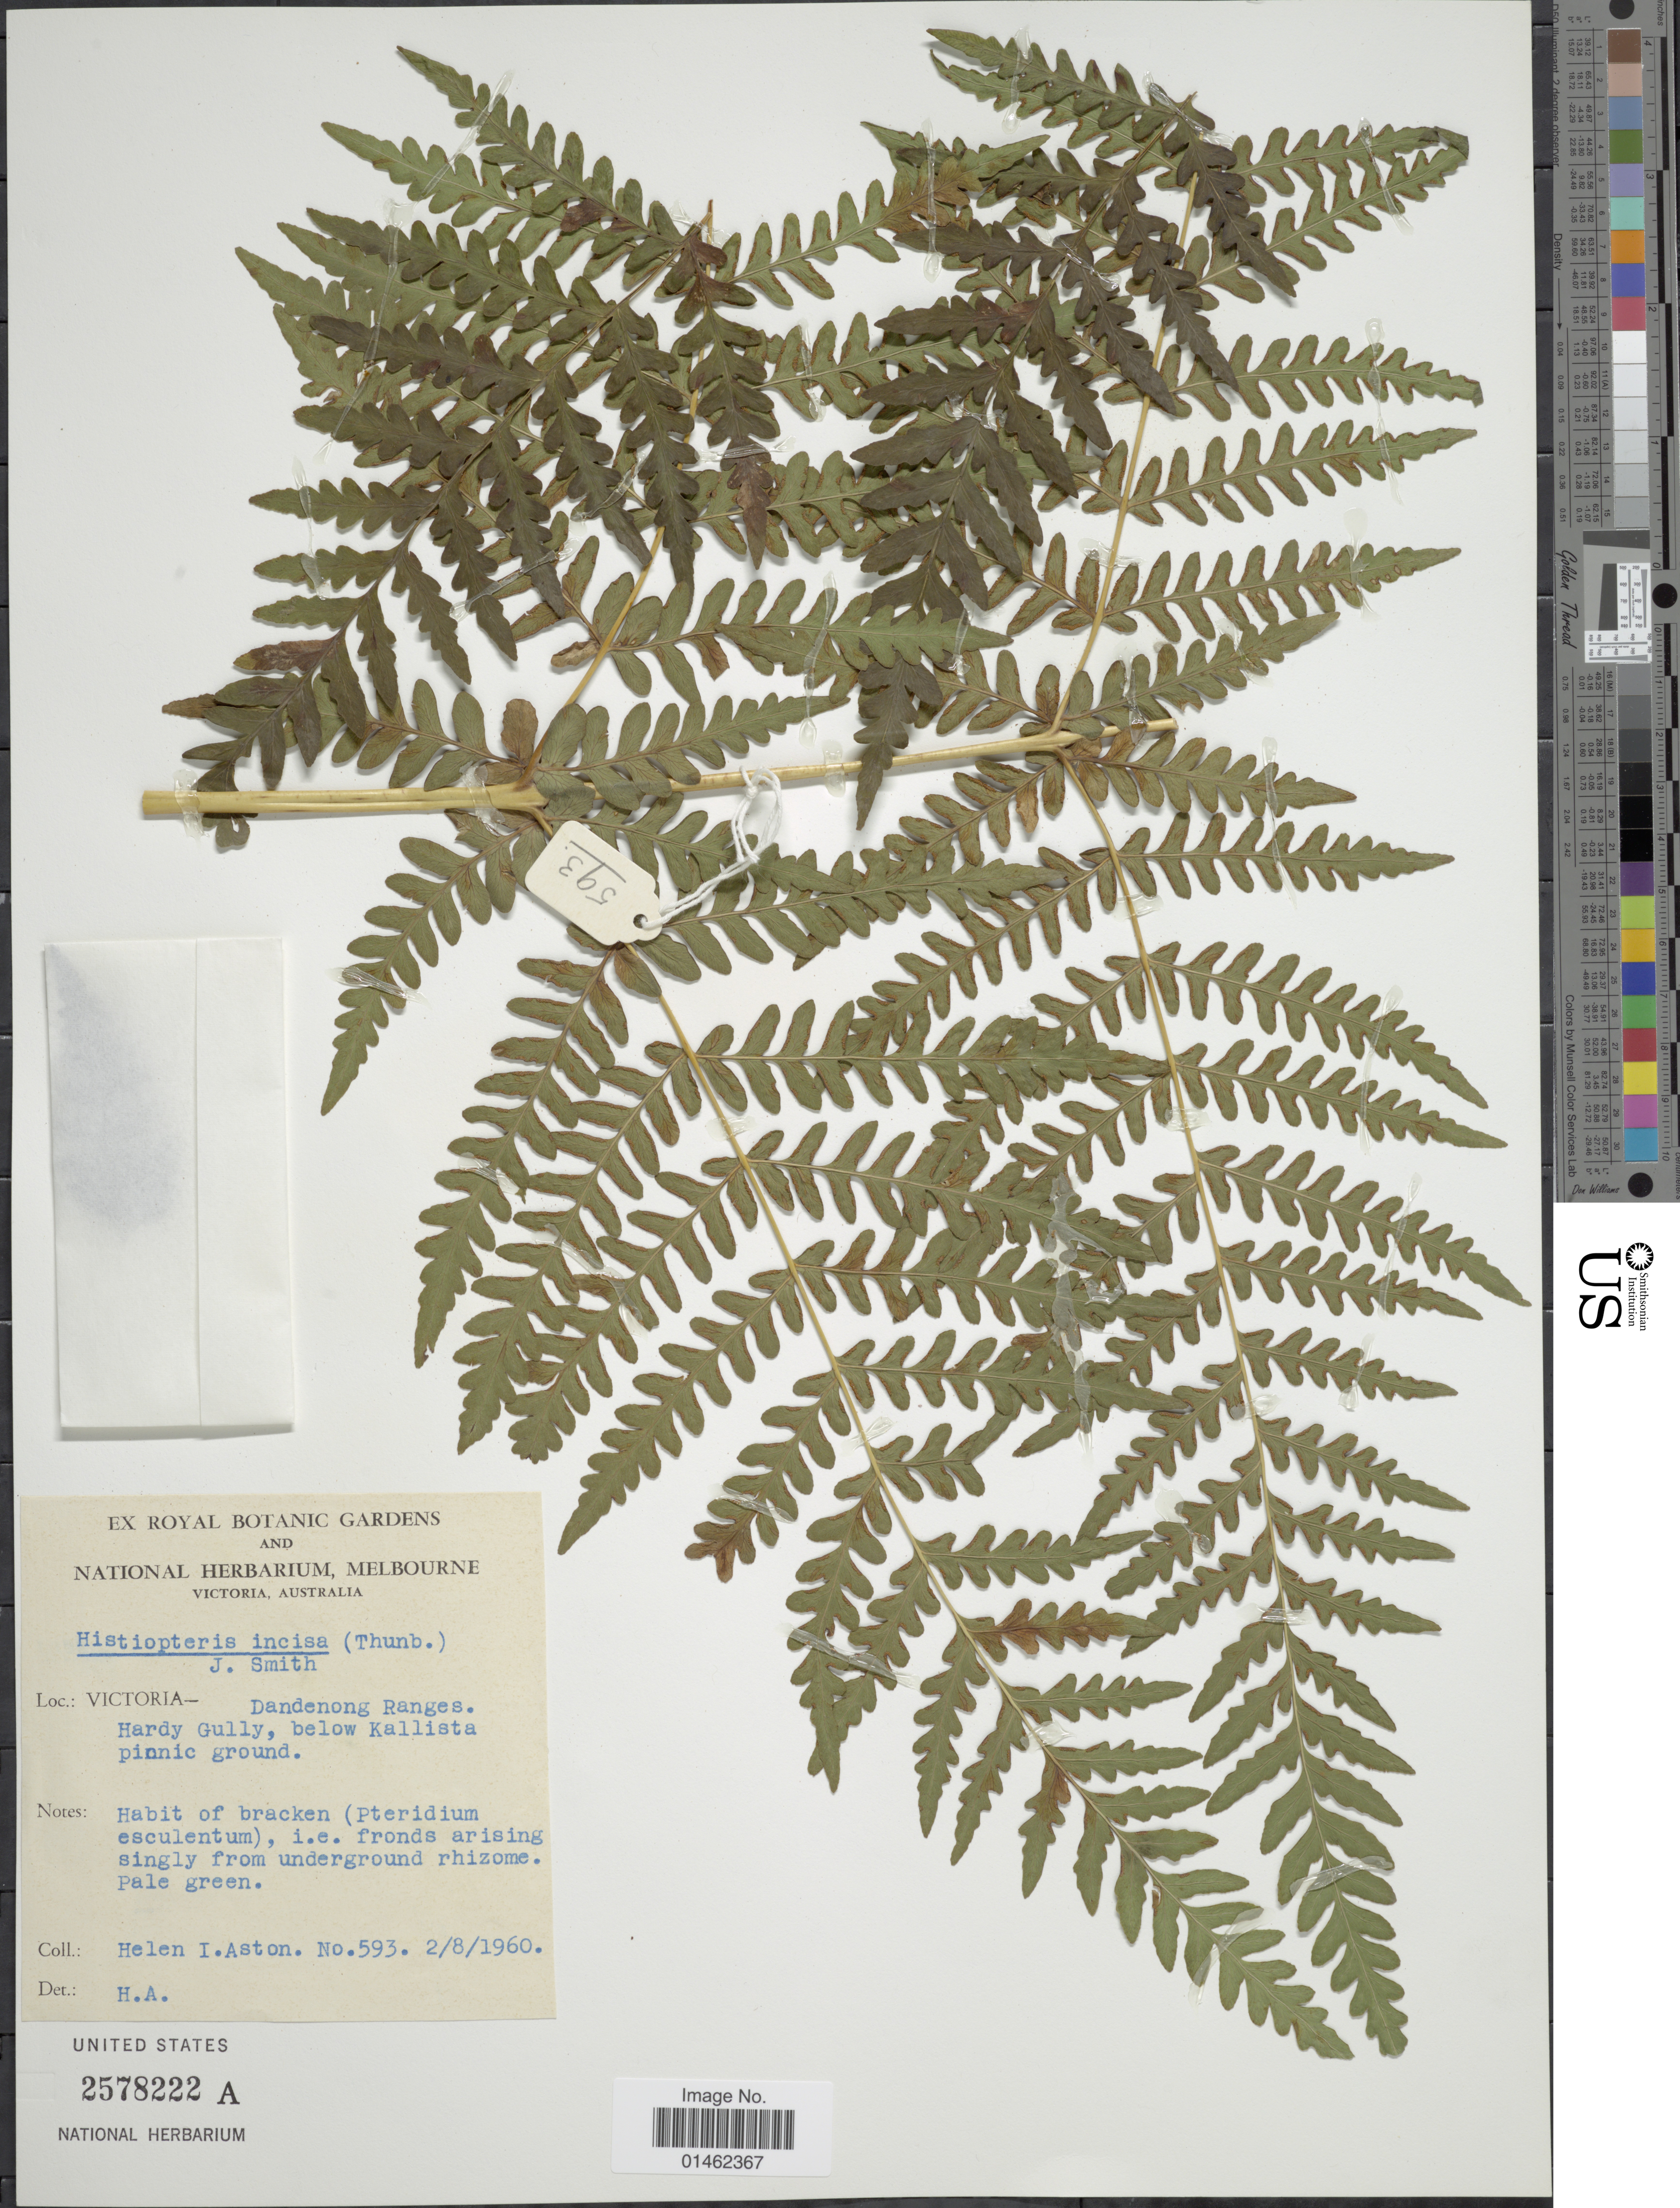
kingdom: Plantae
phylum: Tracheophyta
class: Polypodiopsida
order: Polypodiales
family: Dennstaedtiaceae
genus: Histiopteris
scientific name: Histiopteris incisa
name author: (Thunb.) J. Sm.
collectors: H. I. Aston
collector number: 593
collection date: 1960-08-02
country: Australia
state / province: Victoria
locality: Victoria - Dandenong Ranges. Hardy Gully, below Kallista pinnic ground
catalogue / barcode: US 2578222A